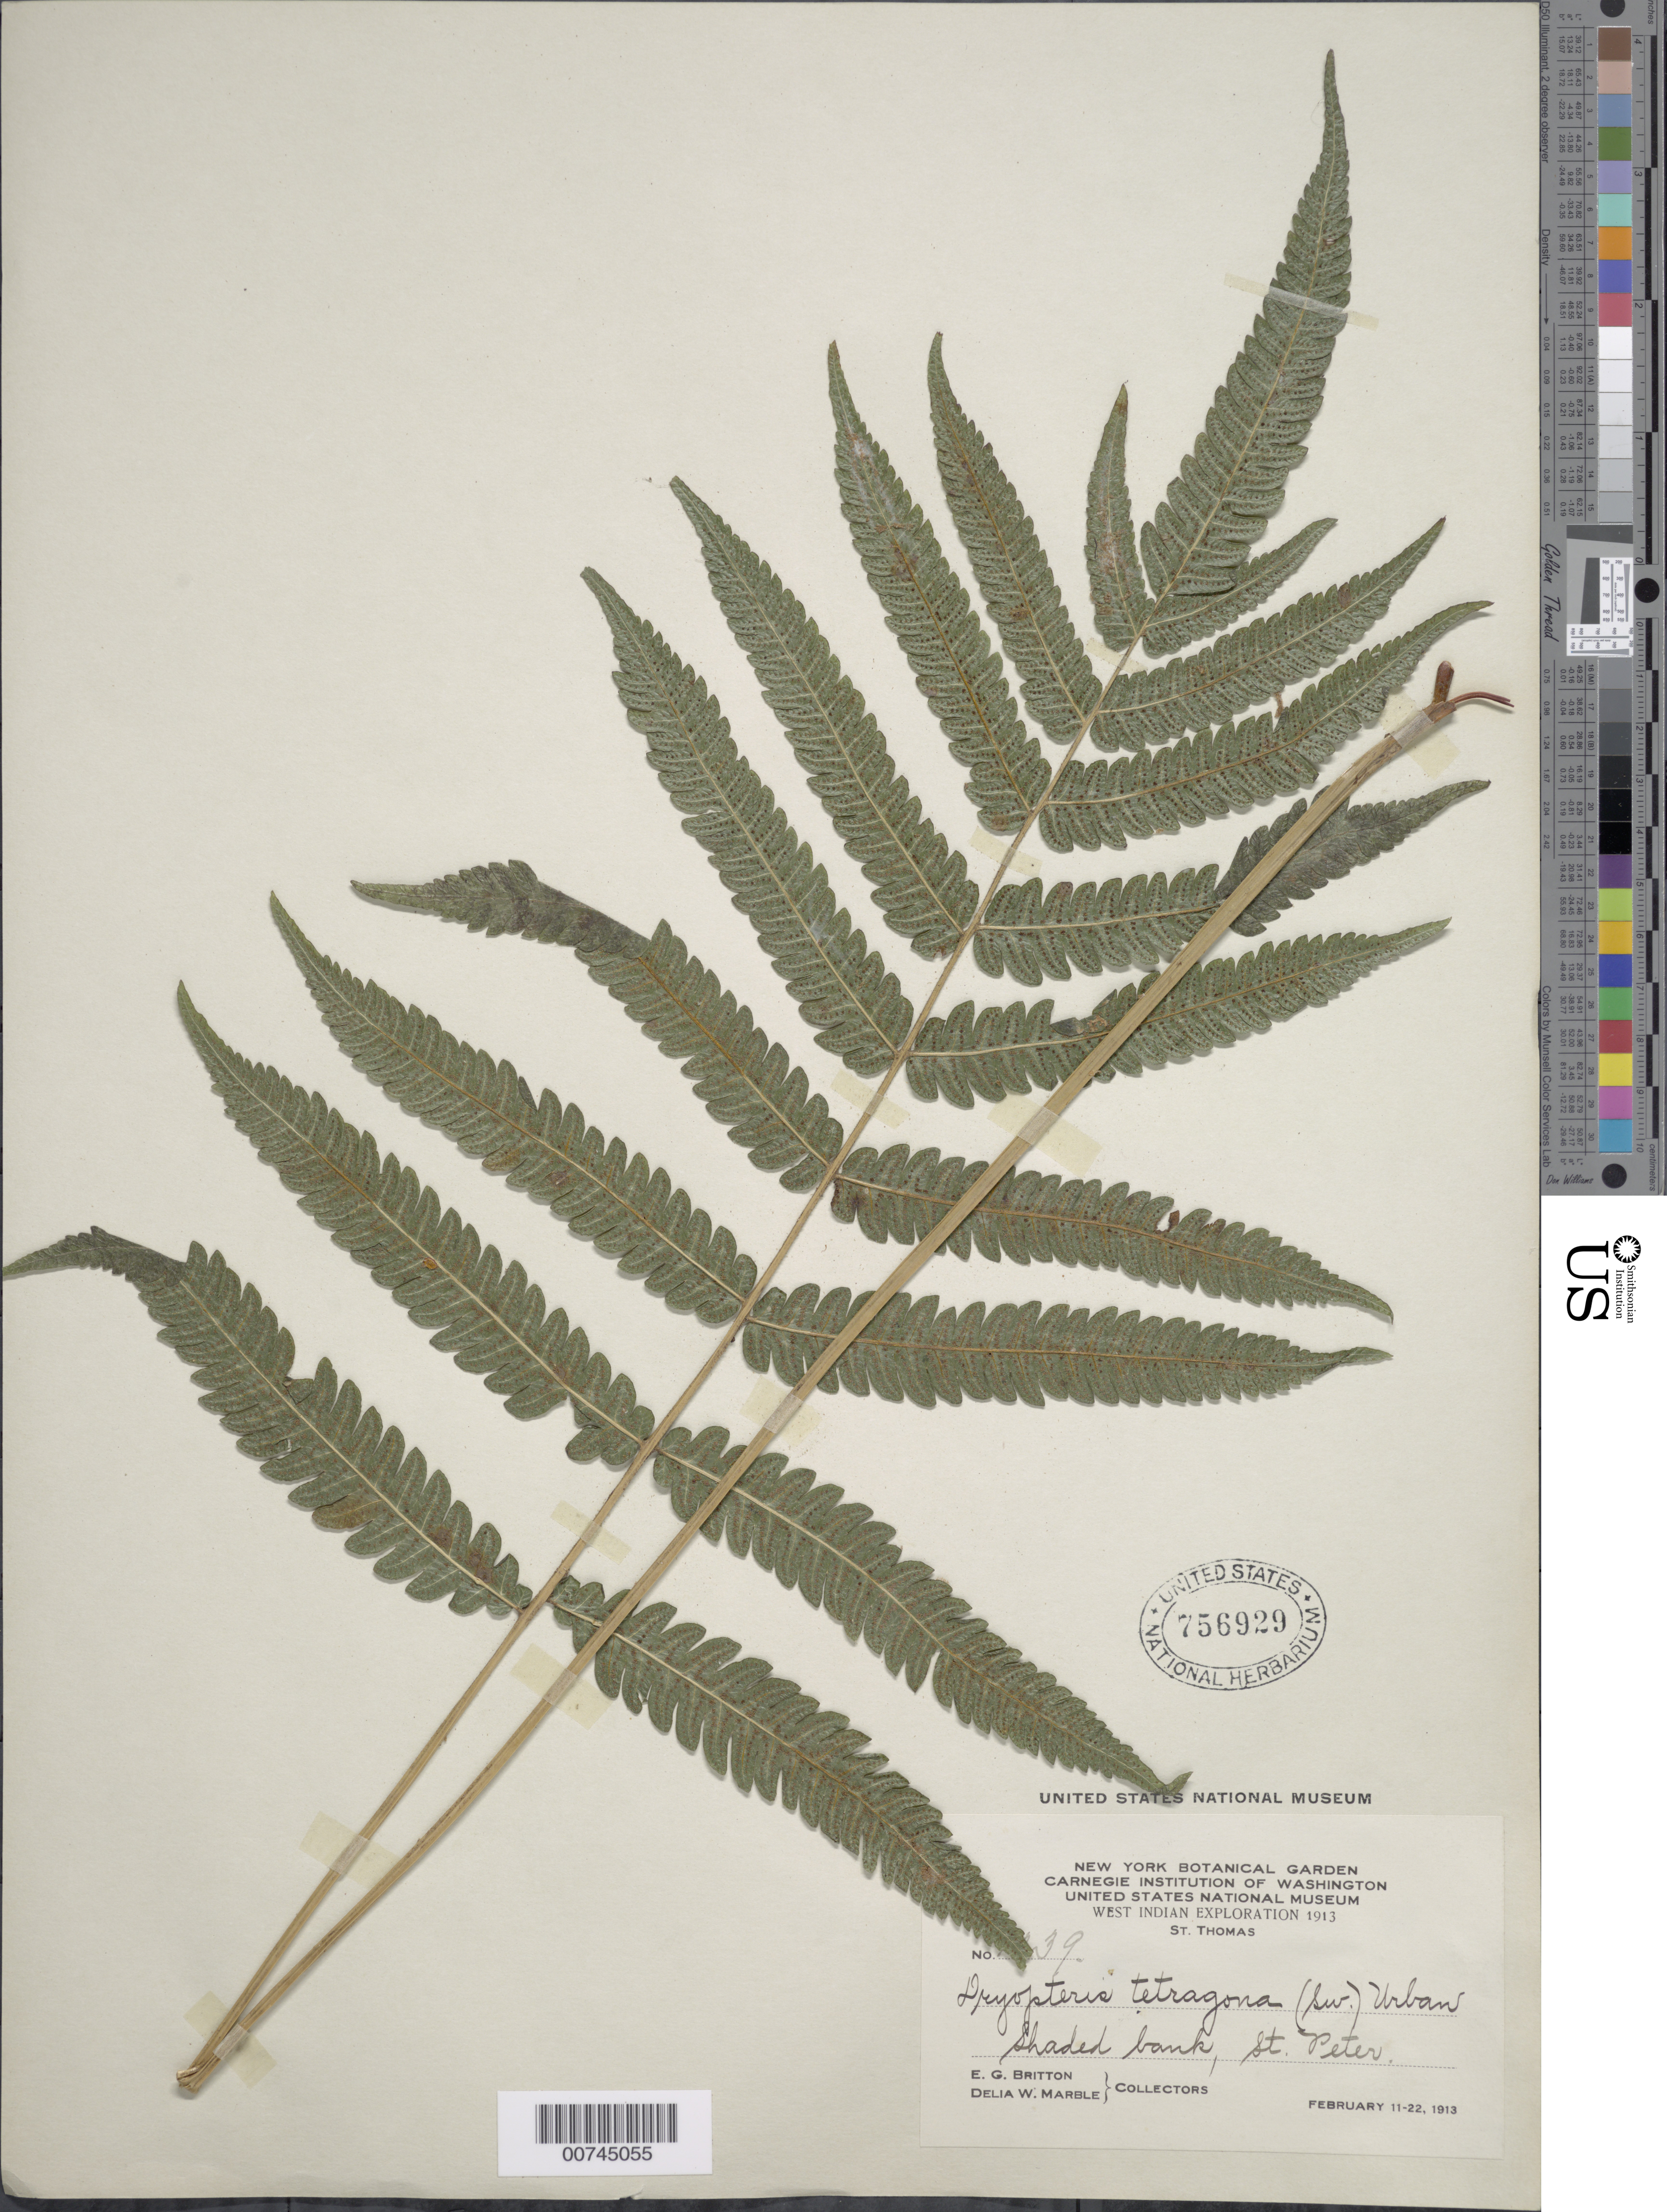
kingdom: Plantae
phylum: Tracheophyta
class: Polypodiopsida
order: Polypodiales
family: Thelypteridaceae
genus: Goniopteris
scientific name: Goniopteris tetragona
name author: (C. Presl) Sw.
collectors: E. G. Britton & D. W. Marble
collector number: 1239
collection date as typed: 11 Feb 1913 to 22 Feb 1913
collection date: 1913-02-11/1913-02-22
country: U.S. Virgin Islands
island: St. Thomas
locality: St. Thomas; St. Peter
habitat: Shaded bank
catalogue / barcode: US 756929